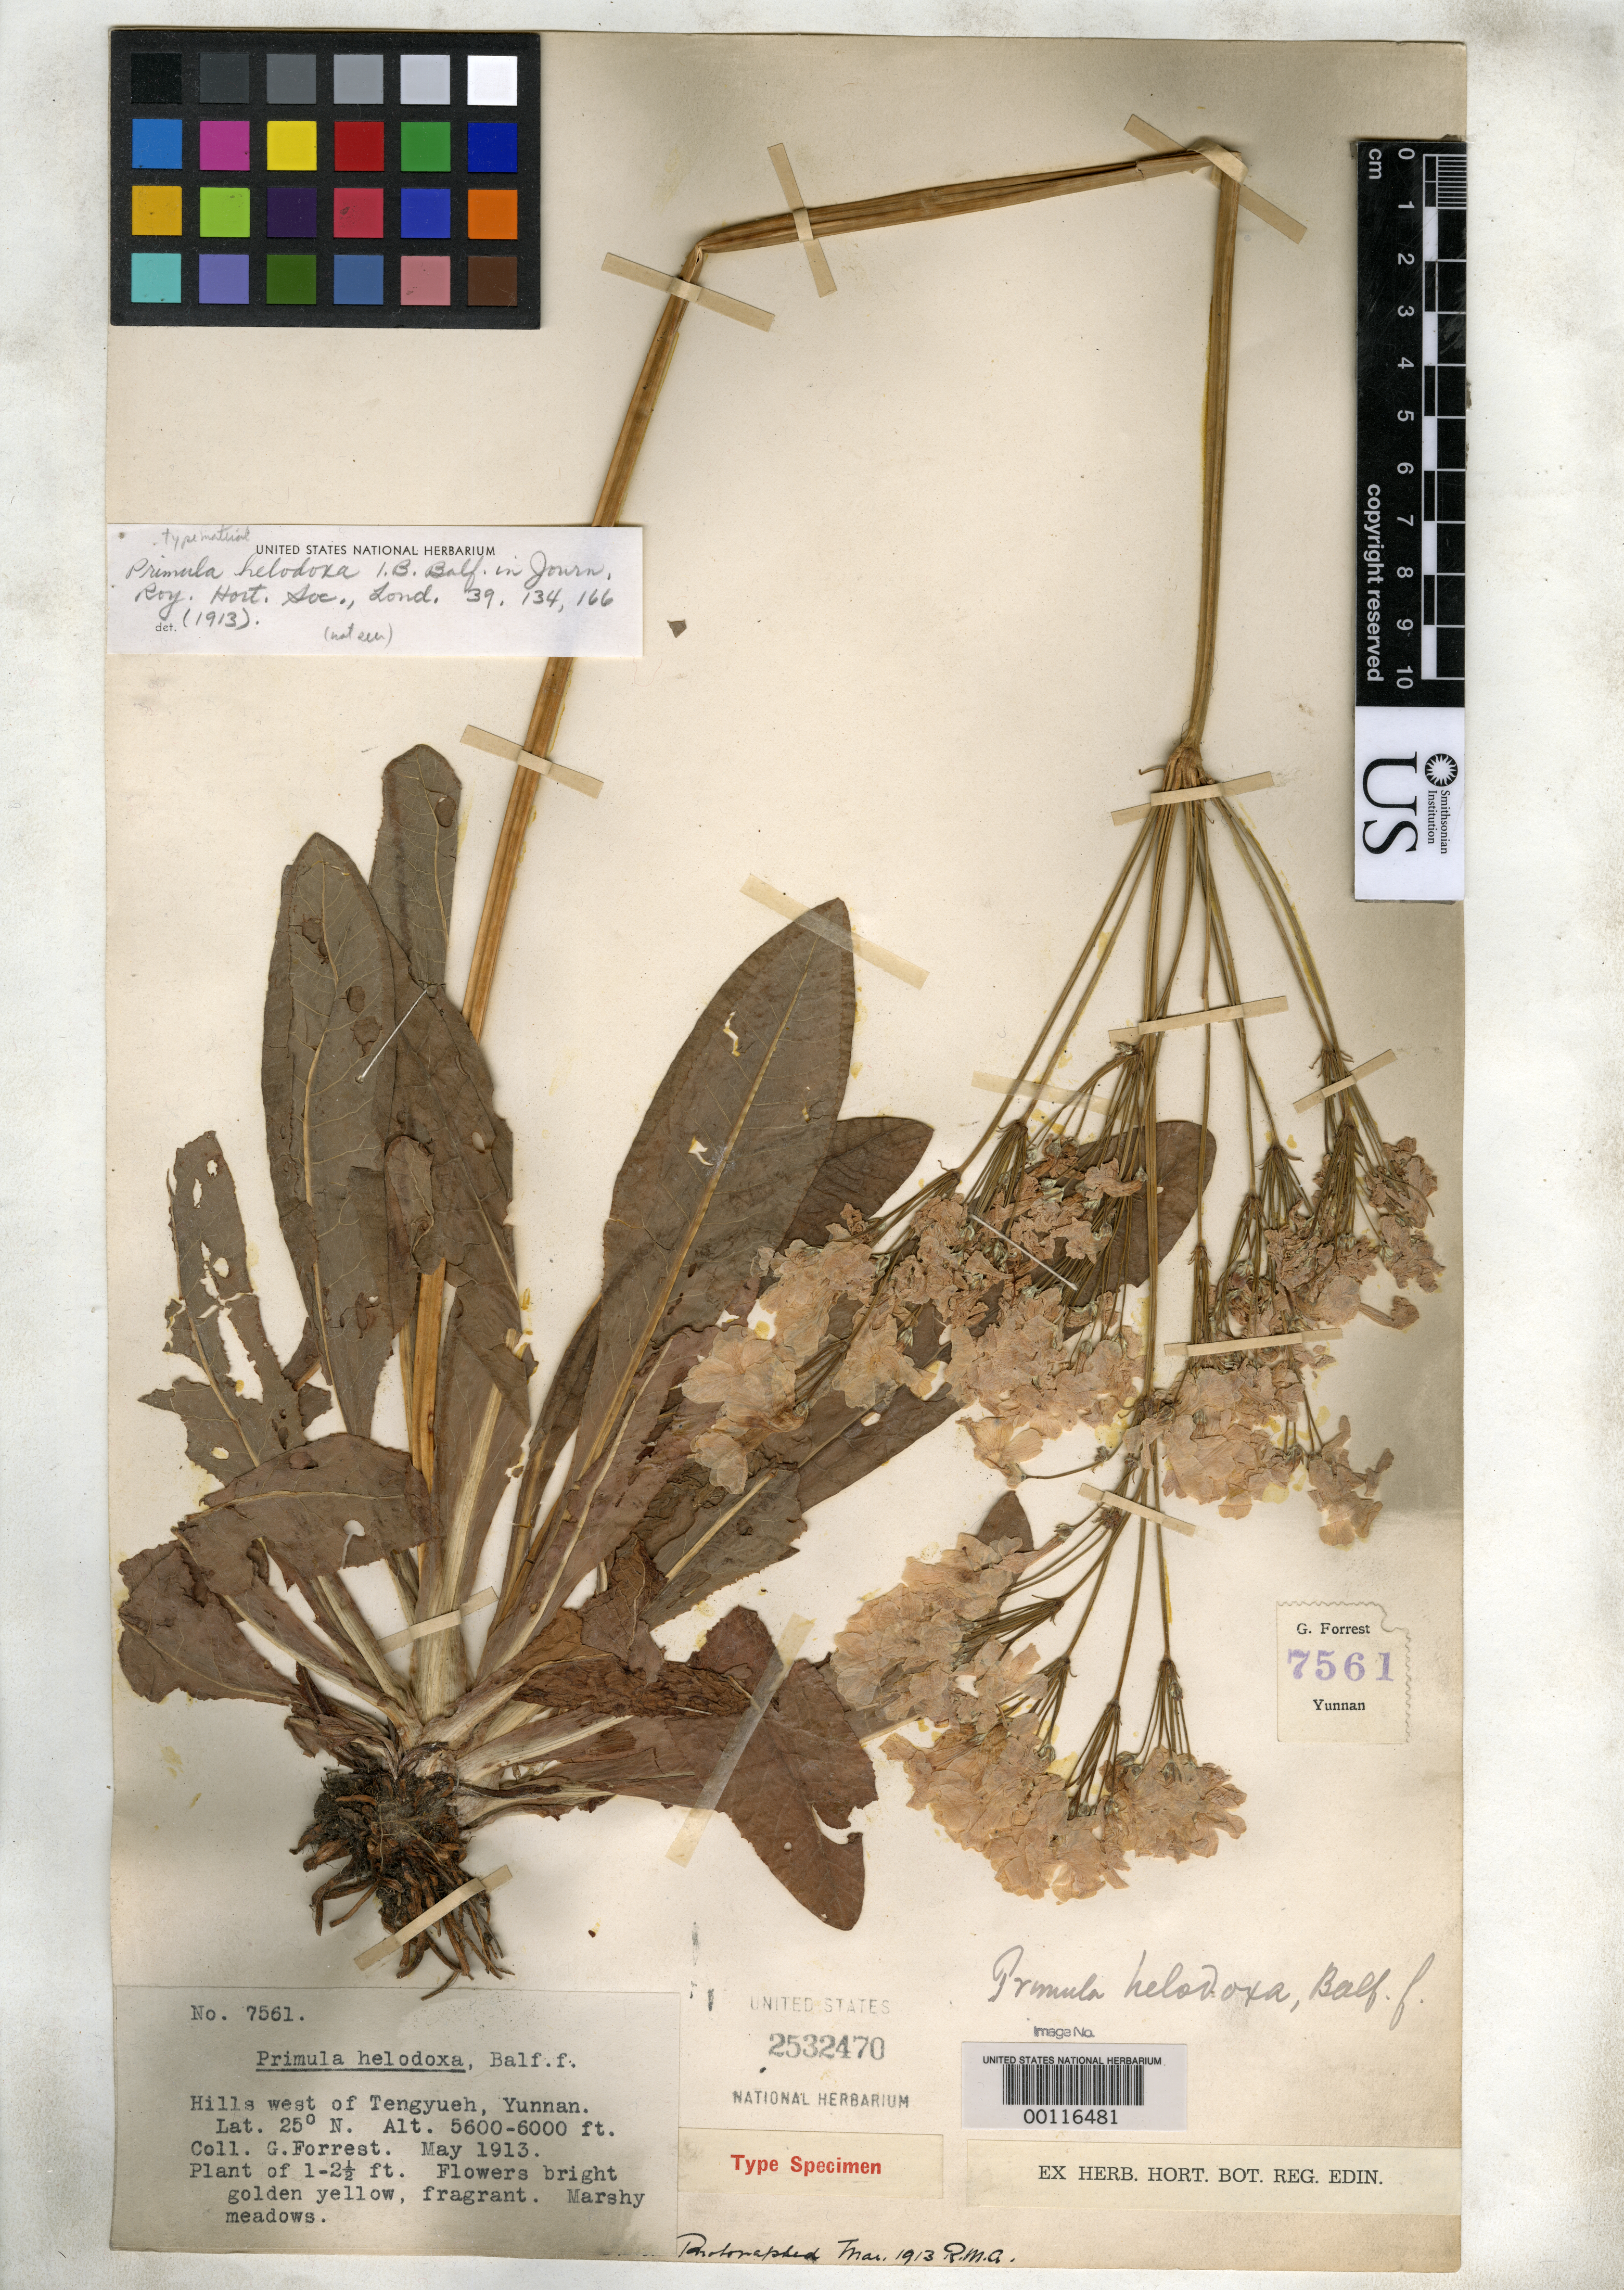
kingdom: Plantae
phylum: Tracheophyta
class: Magnoliopsida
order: Ericales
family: Primulaceae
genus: Primula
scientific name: Primula helodoxa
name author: Balf. f.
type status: Isosyntype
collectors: G. Forrest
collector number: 7561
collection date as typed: May 1913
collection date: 1913-05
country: China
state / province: Yunnan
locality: Tengyueh.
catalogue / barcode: US 2532470